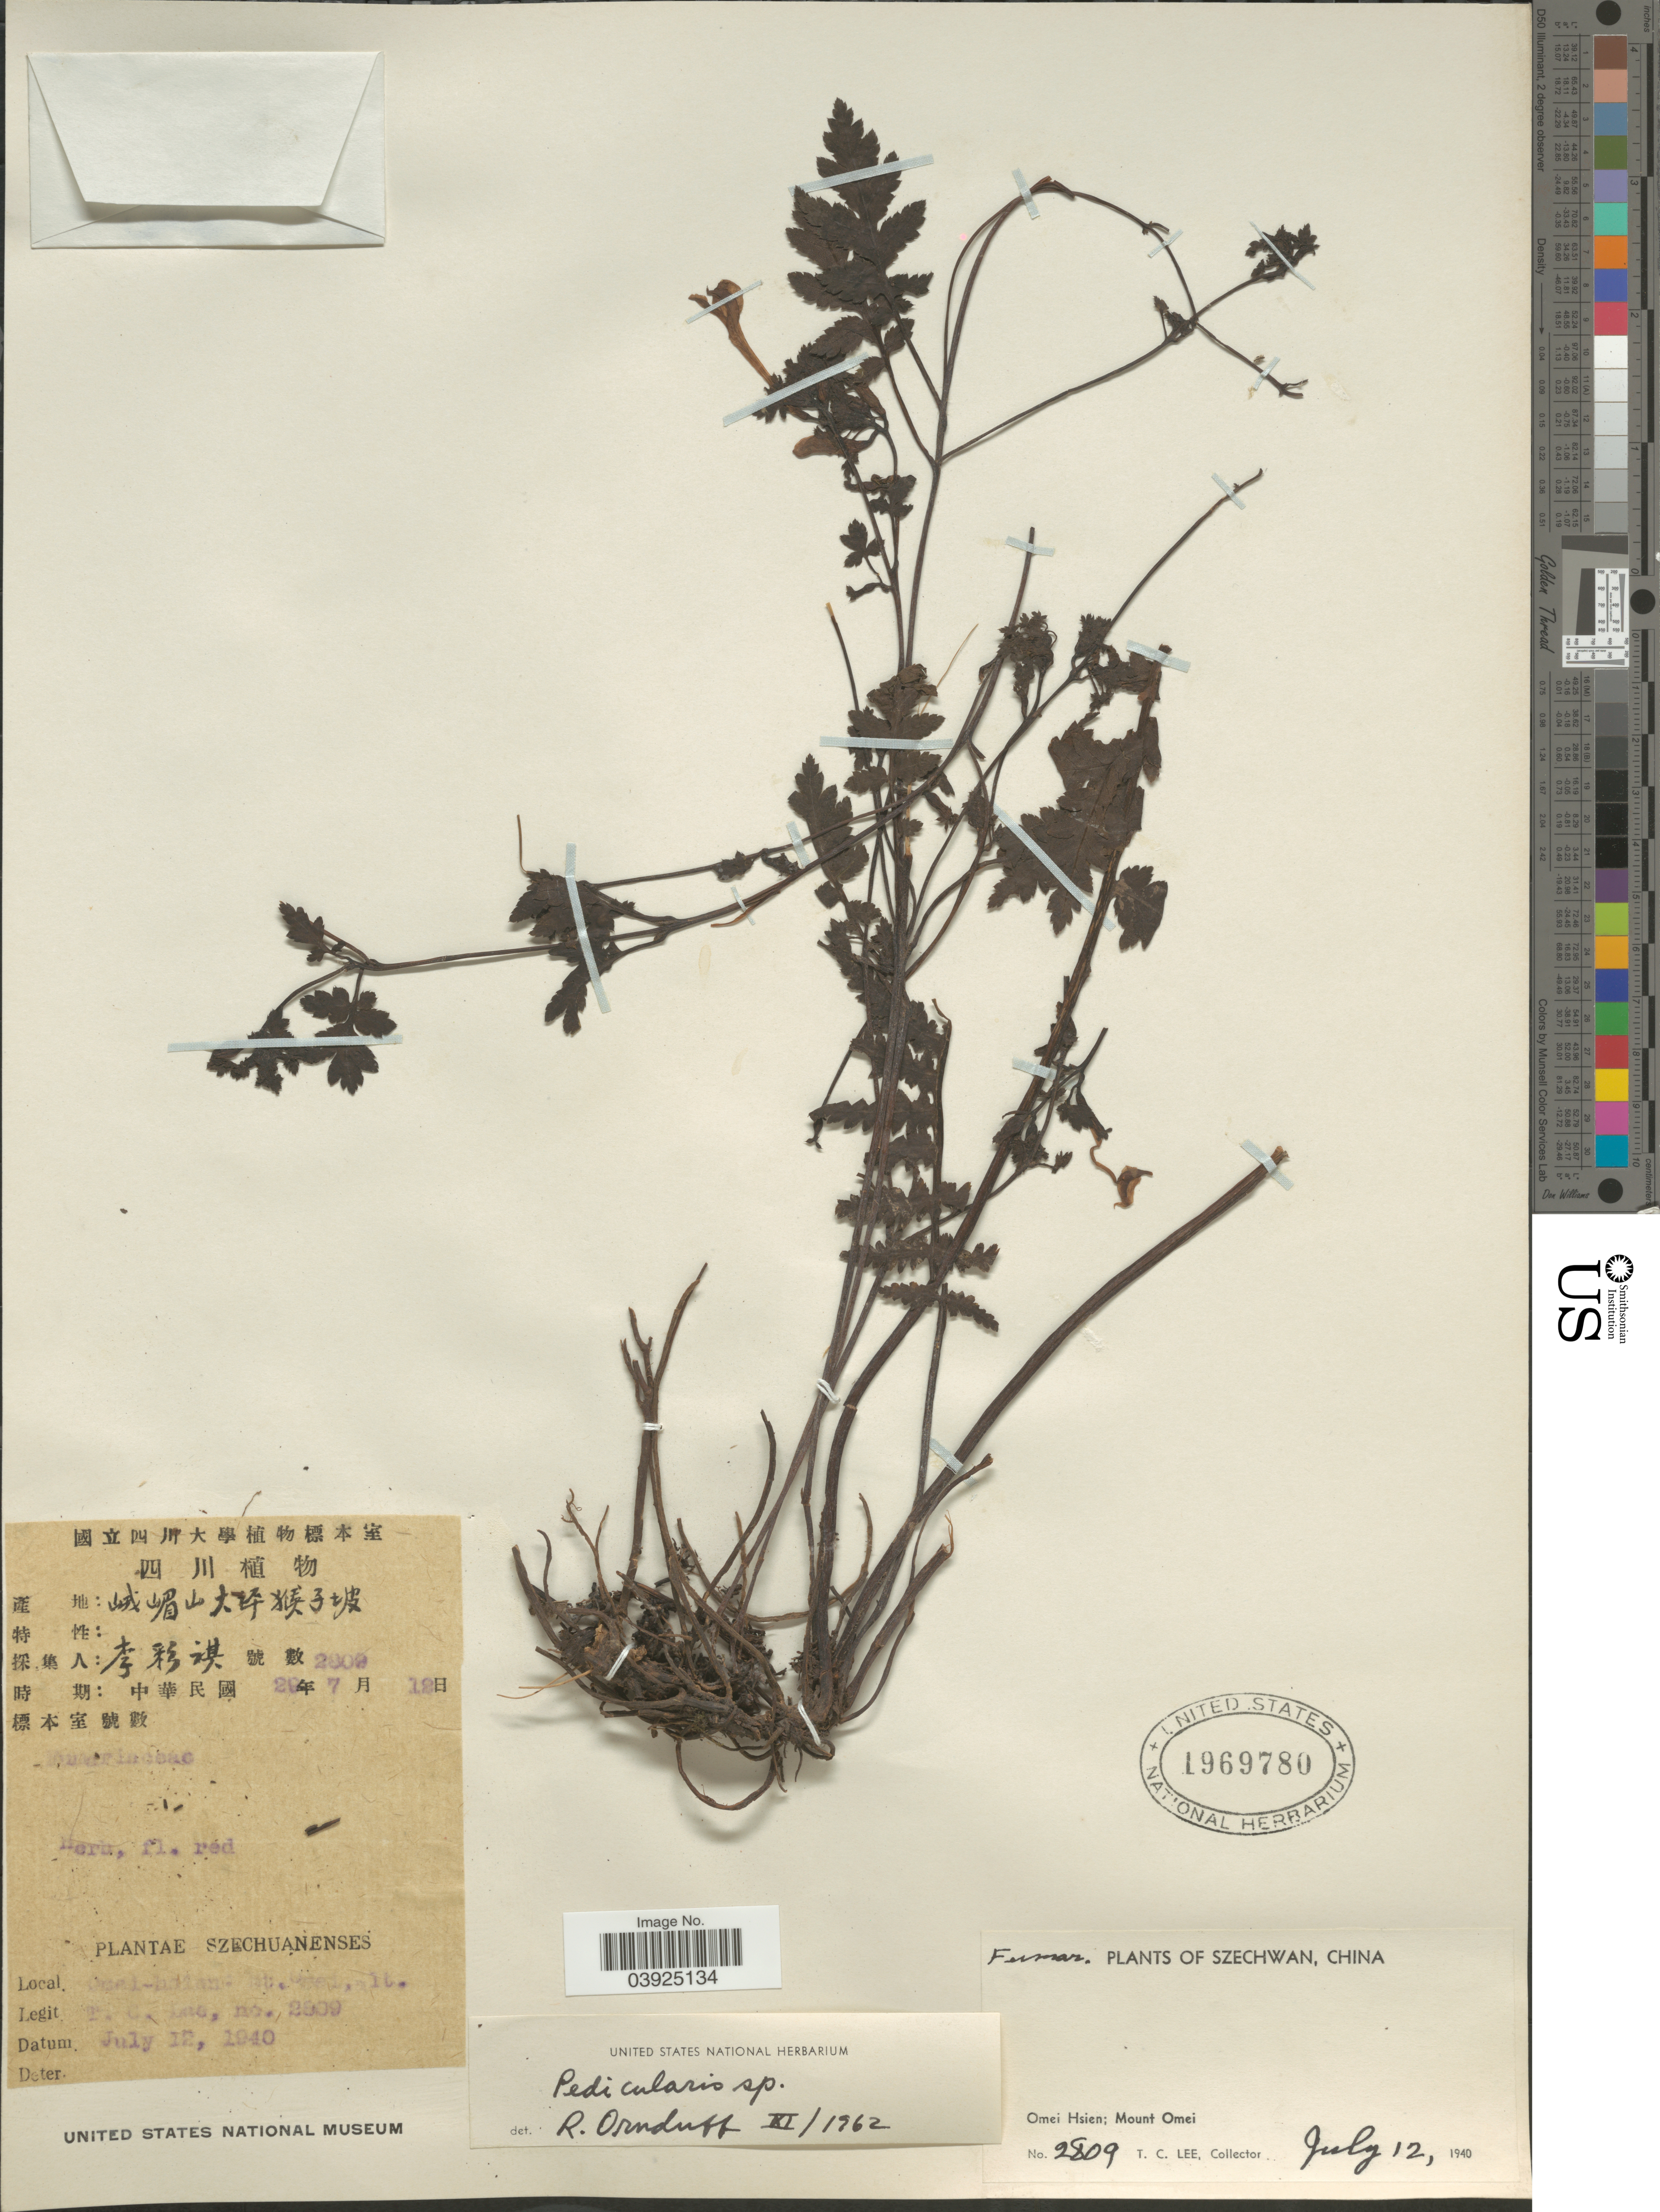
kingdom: Plantae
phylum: Tracheophyta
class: Magnoliopsida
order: Lamiales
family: Orobanchaceae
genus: Pedicularis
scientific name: Pedicularis sp.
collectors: T. Lee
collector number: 2809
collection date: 1940-07-12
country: China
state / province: Sichuan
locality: Szechwan. Omei Hsien; Mount Omei.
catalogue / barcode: US 1969780